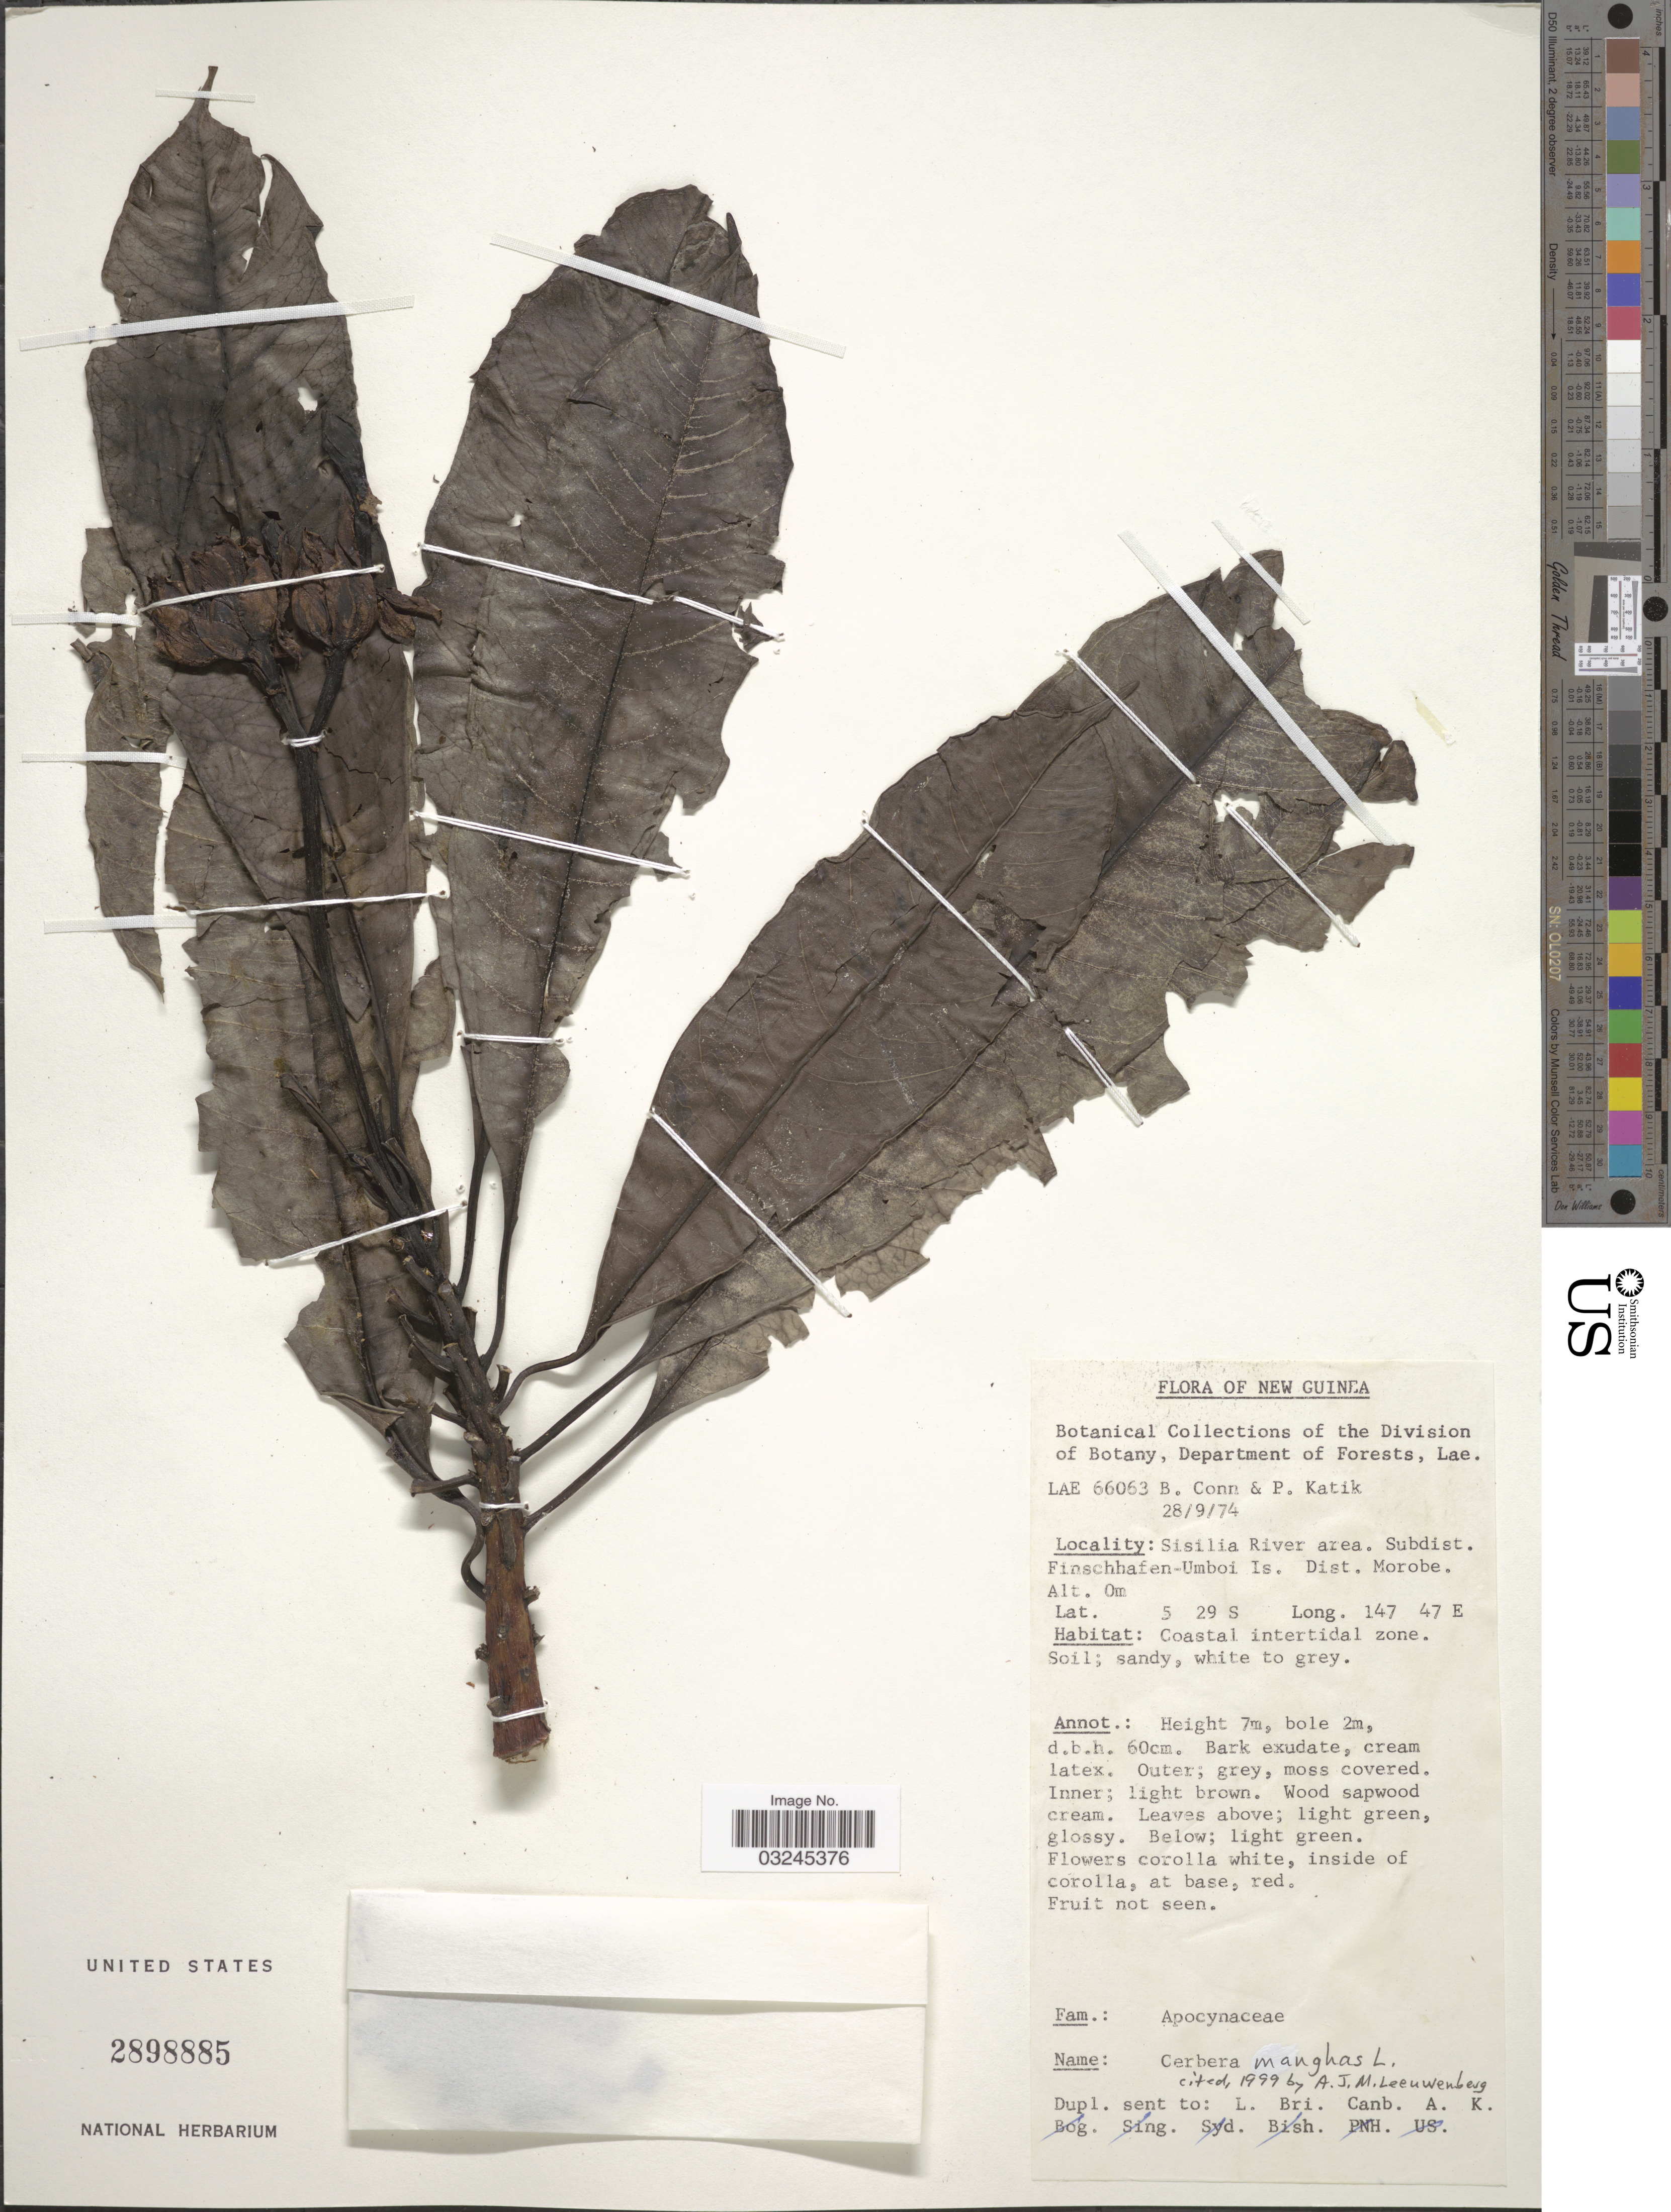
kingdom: Plantae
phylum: Tracheophyta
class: Magnoliopsida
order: Gentianales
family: Apocynaceae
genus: Cerbera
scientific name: Cerbera manghas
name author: L.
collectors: B. Conn & P. Katik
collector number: LAE 66063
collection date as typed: Transcribed d/m/y: 28/9/74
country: Papua New Guinea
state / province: Morobe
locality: New Guinea. Sisilia River area. Subdist. Finschhafen-Umboi Is. Dist. Morobe.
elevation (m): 0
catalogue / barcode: US 2898885